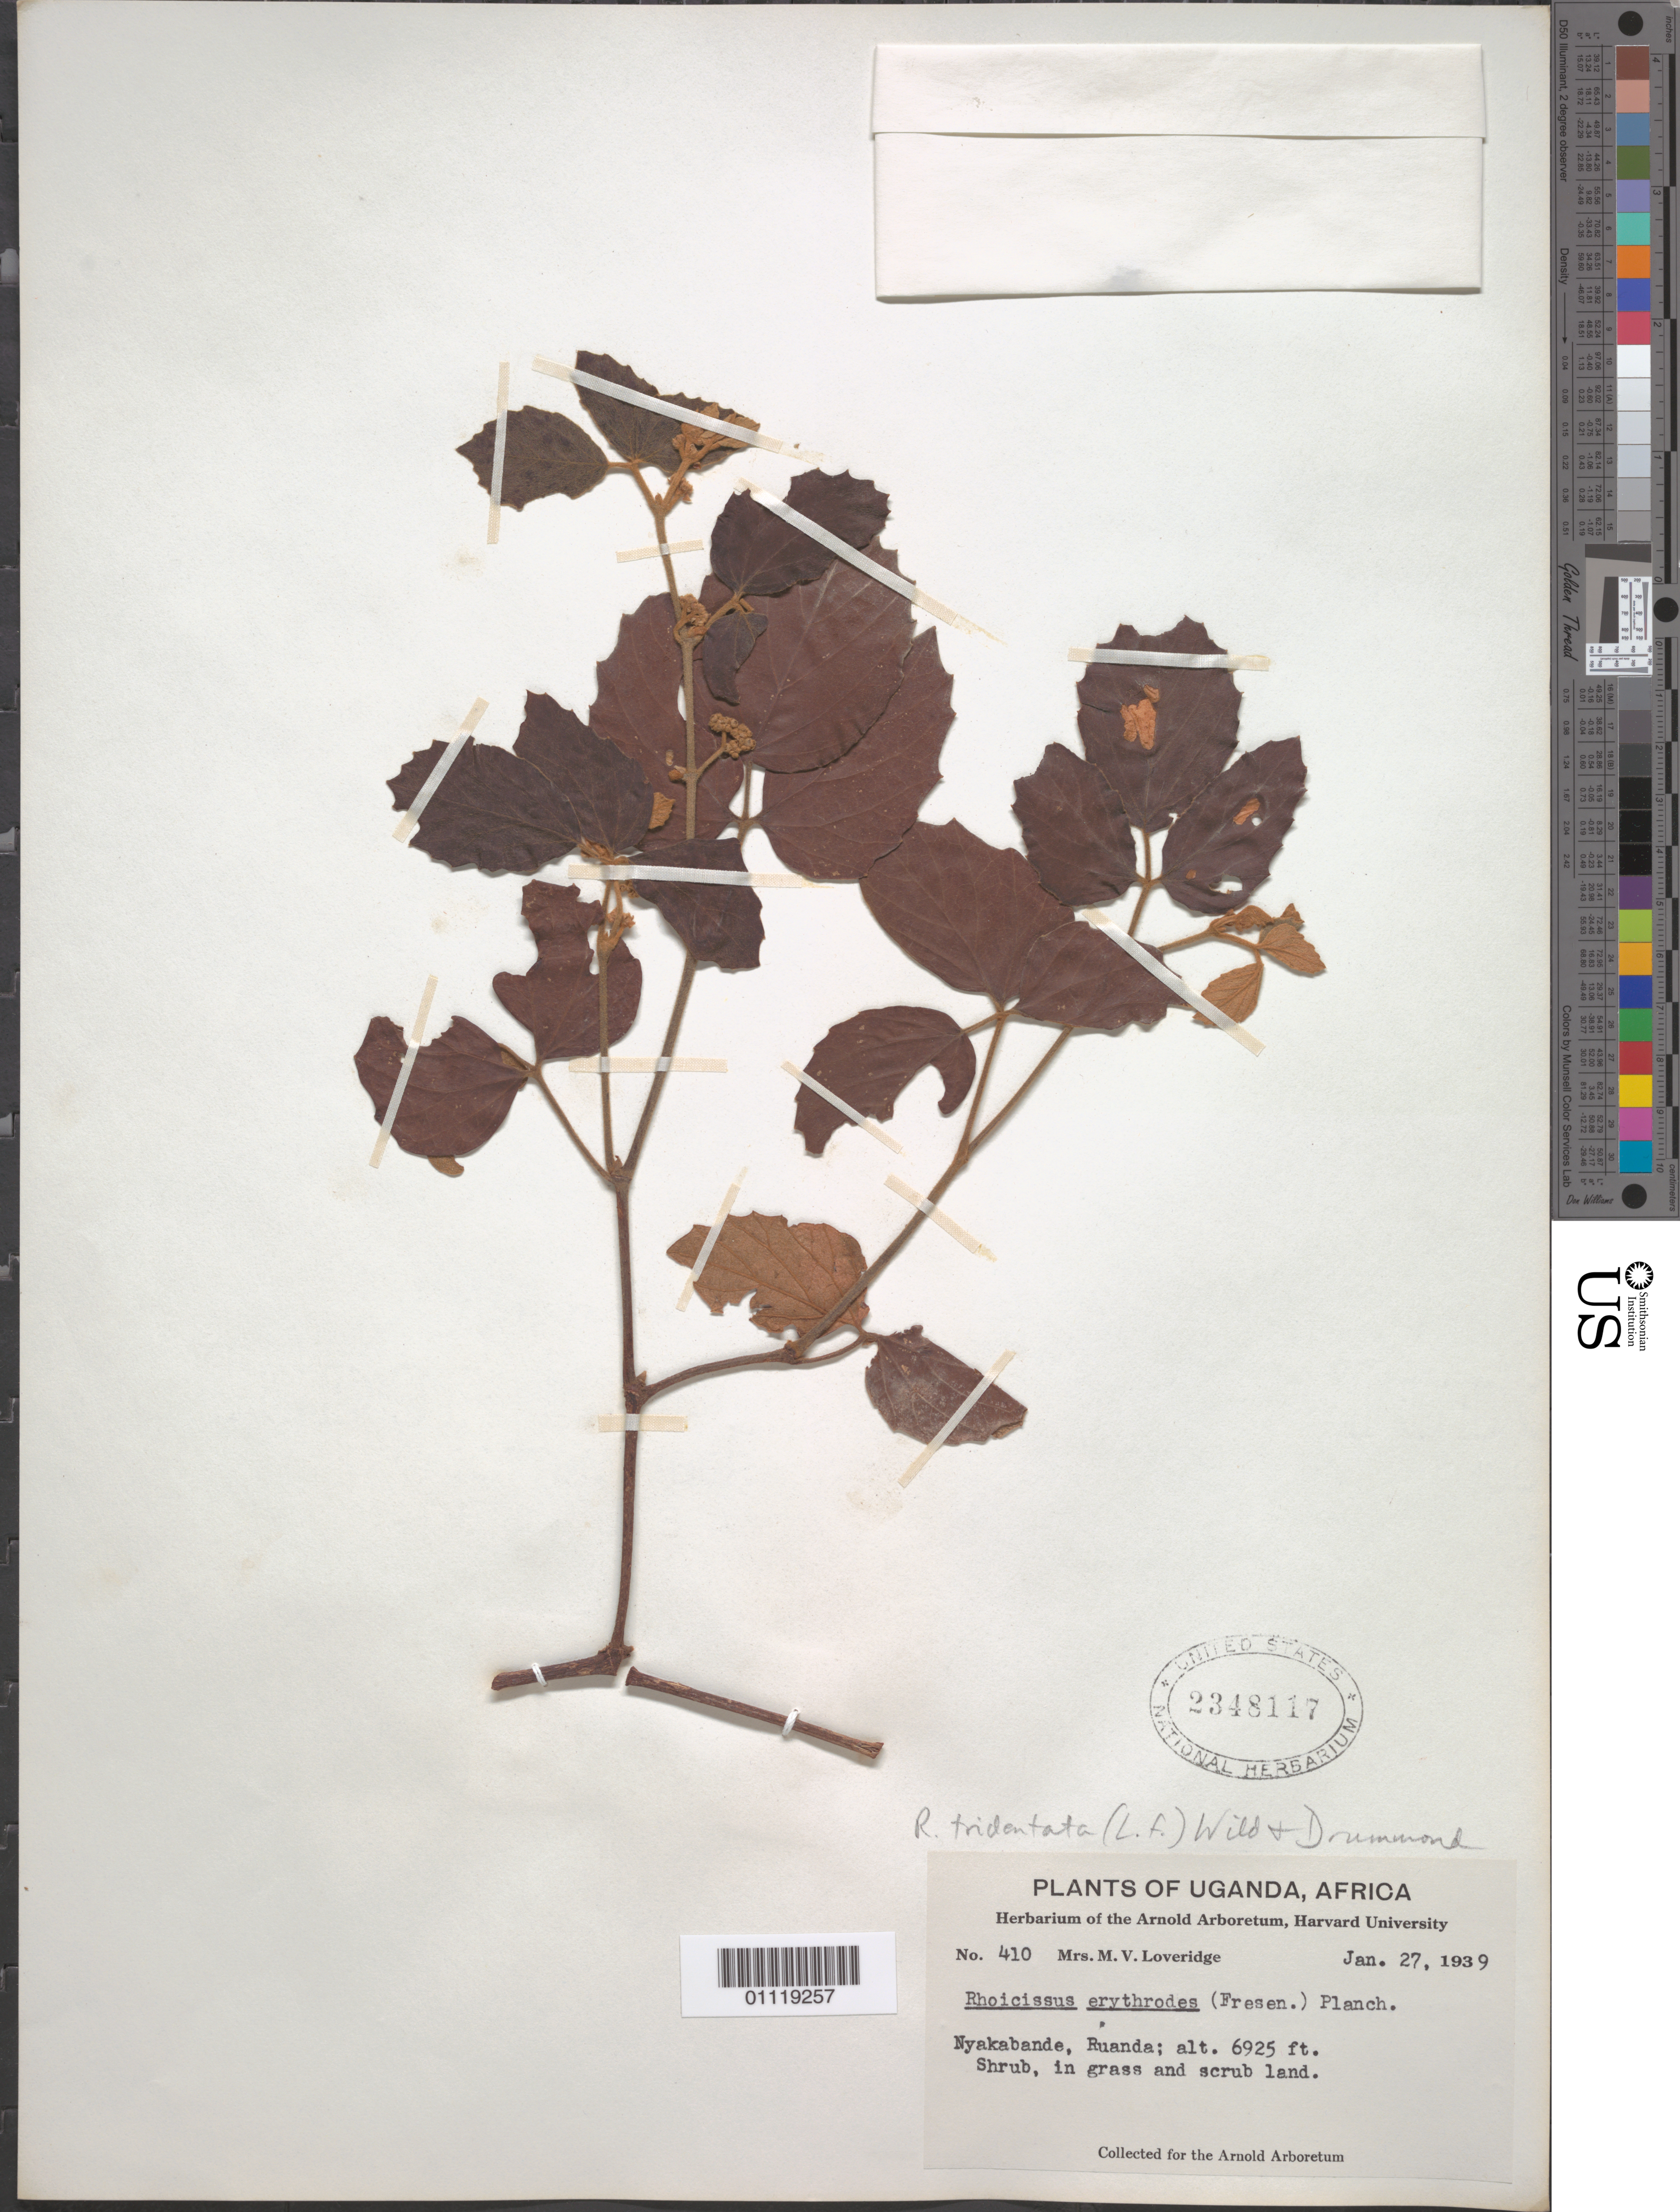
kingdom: Plantae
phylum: Tracheophyta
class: Magnoliopsida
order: Vitales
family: Vitaceae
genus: Rhoicissus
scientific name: Rhoicissus tridentata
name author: (L. f.) Wild & R.B. Drumm.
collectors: M. Loveridge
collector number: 410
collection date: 1939-01-27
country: Uganda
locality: Nyakabande, Ruanda.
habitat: Shrub, in grass and scrub land.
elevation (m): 2111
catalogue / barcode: US 2348117